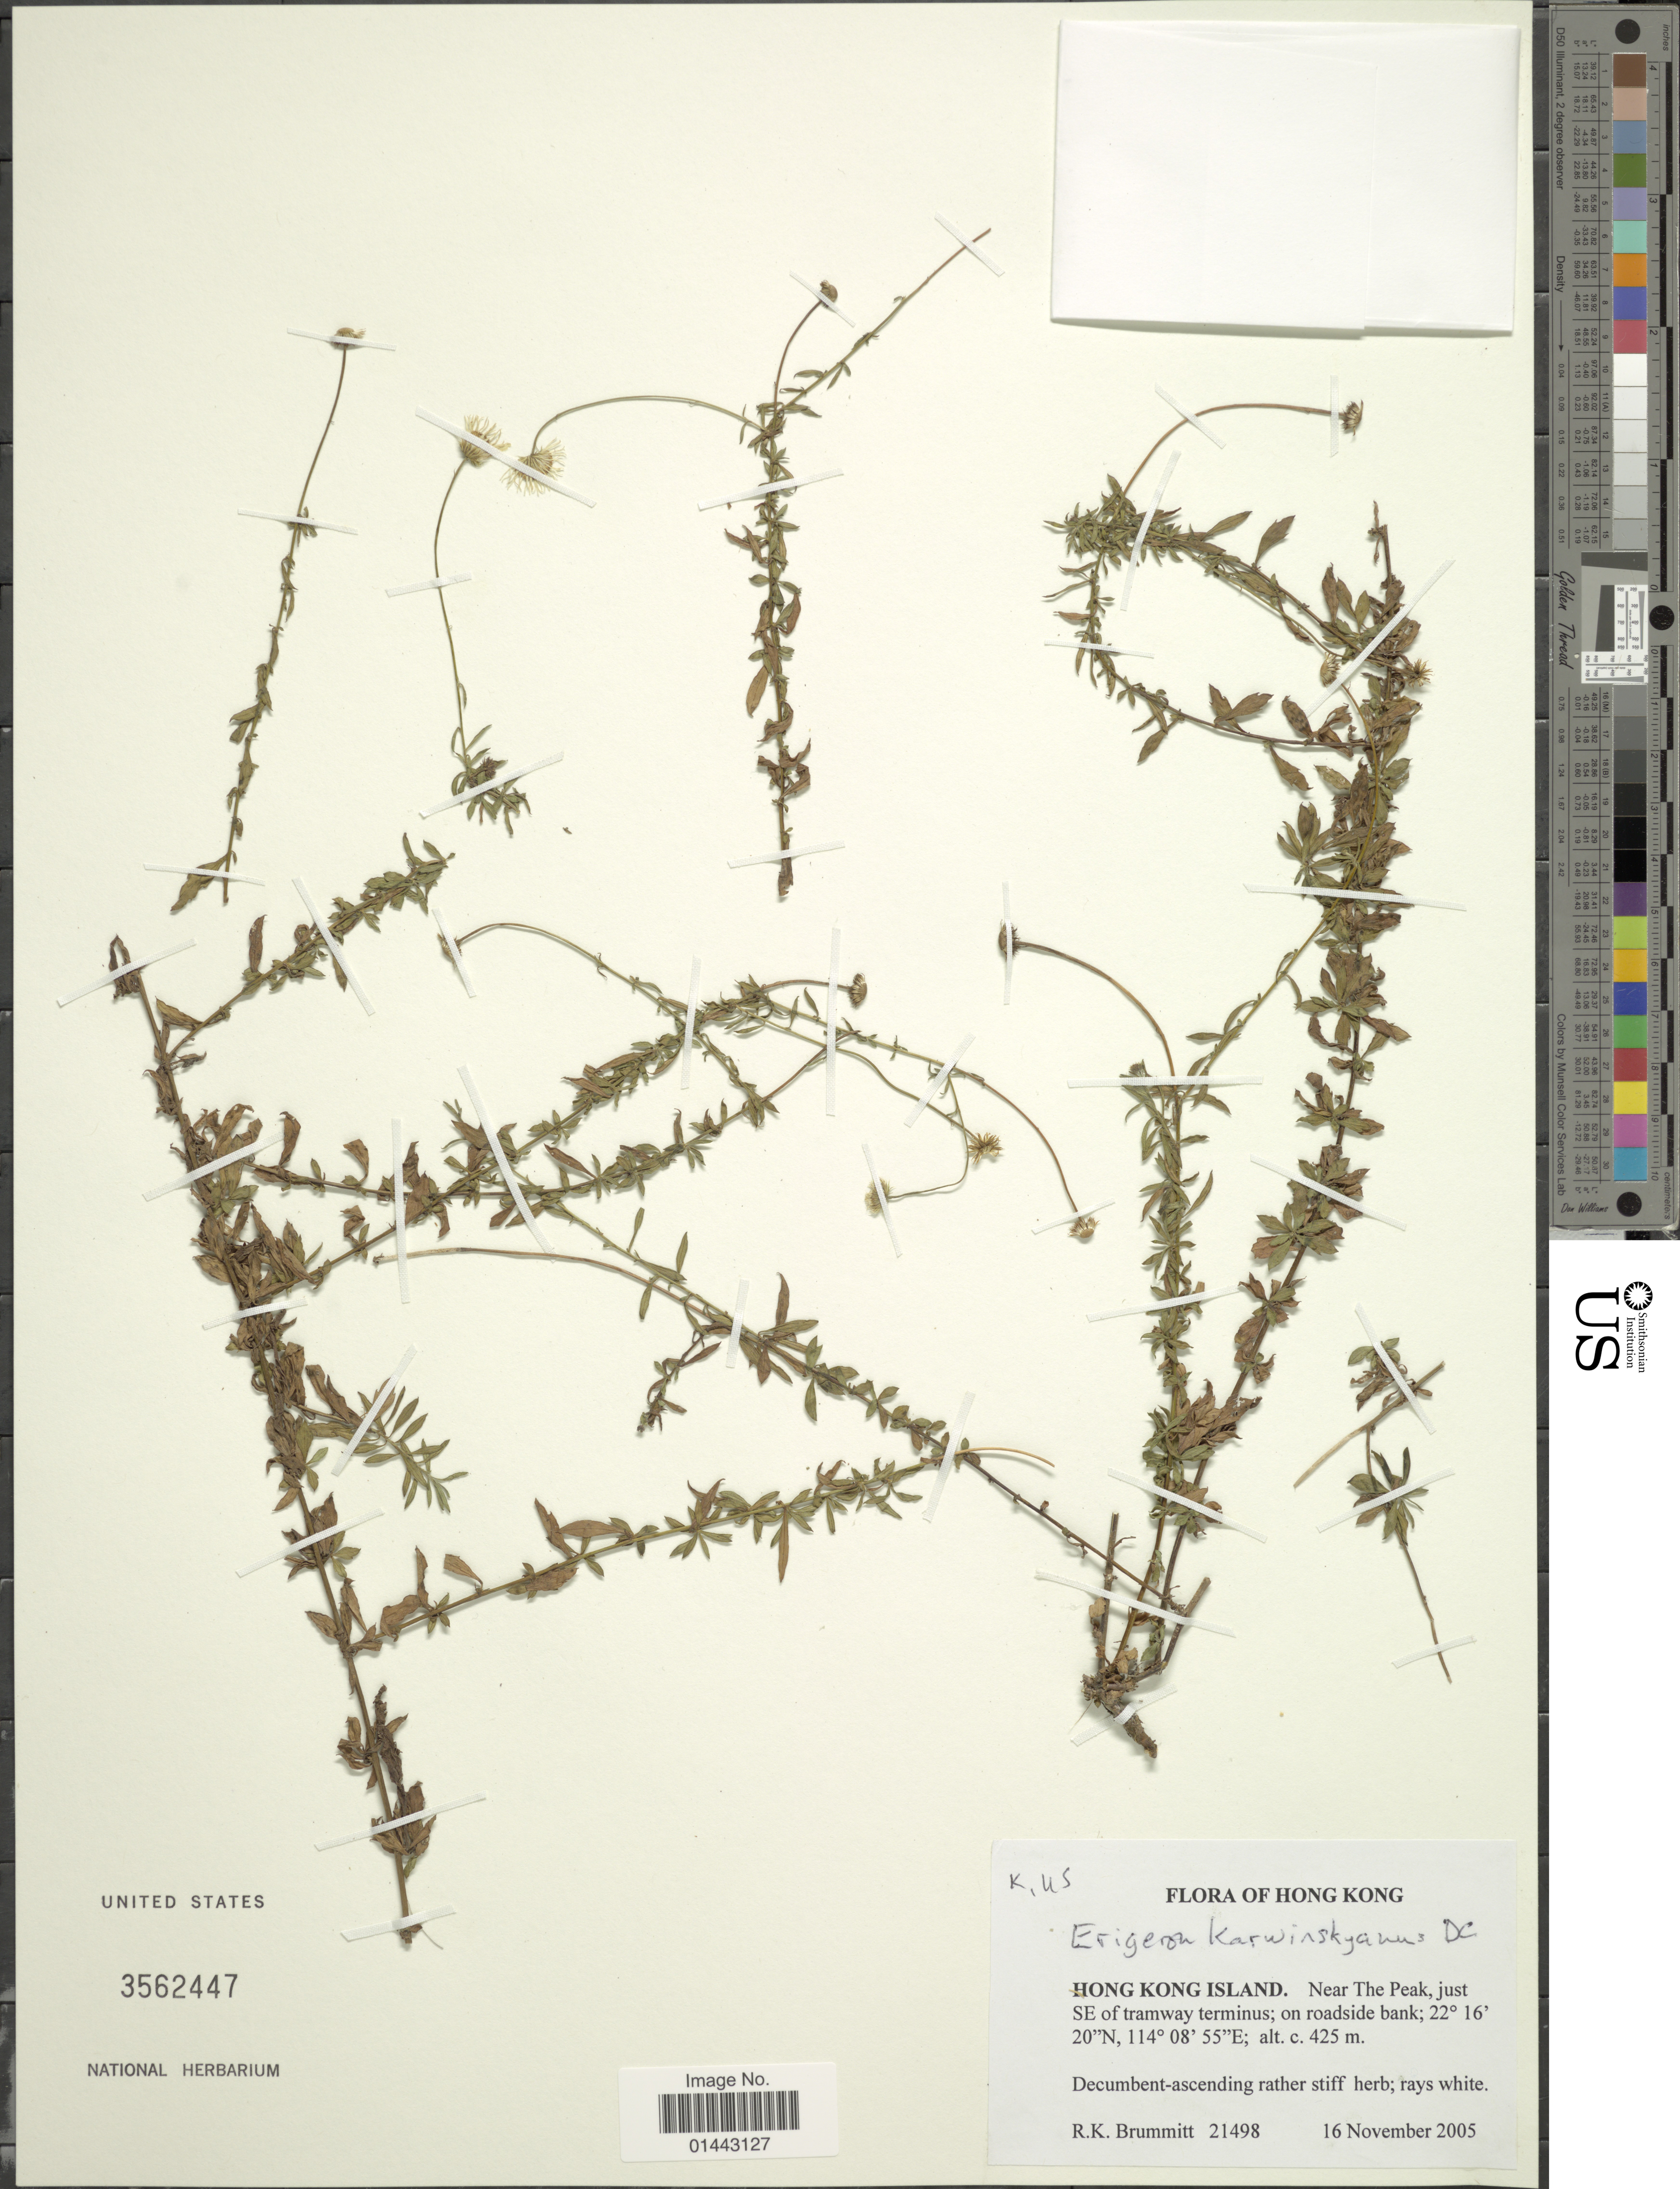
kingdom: Plantae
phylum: Tracheophyta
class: Magnoliopsida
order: Asterales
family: Asteraceae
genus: Erigeron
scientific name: Erigeron karvinskianus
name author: DC.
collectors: R. K. Brummitt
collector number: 21498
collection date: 2005-11-16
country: China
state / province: Hong Kong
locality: Hong Kong Island, near The Peak, just SE of tramway terminus; on roadside bank.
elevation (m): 425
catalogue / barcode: US 3562447